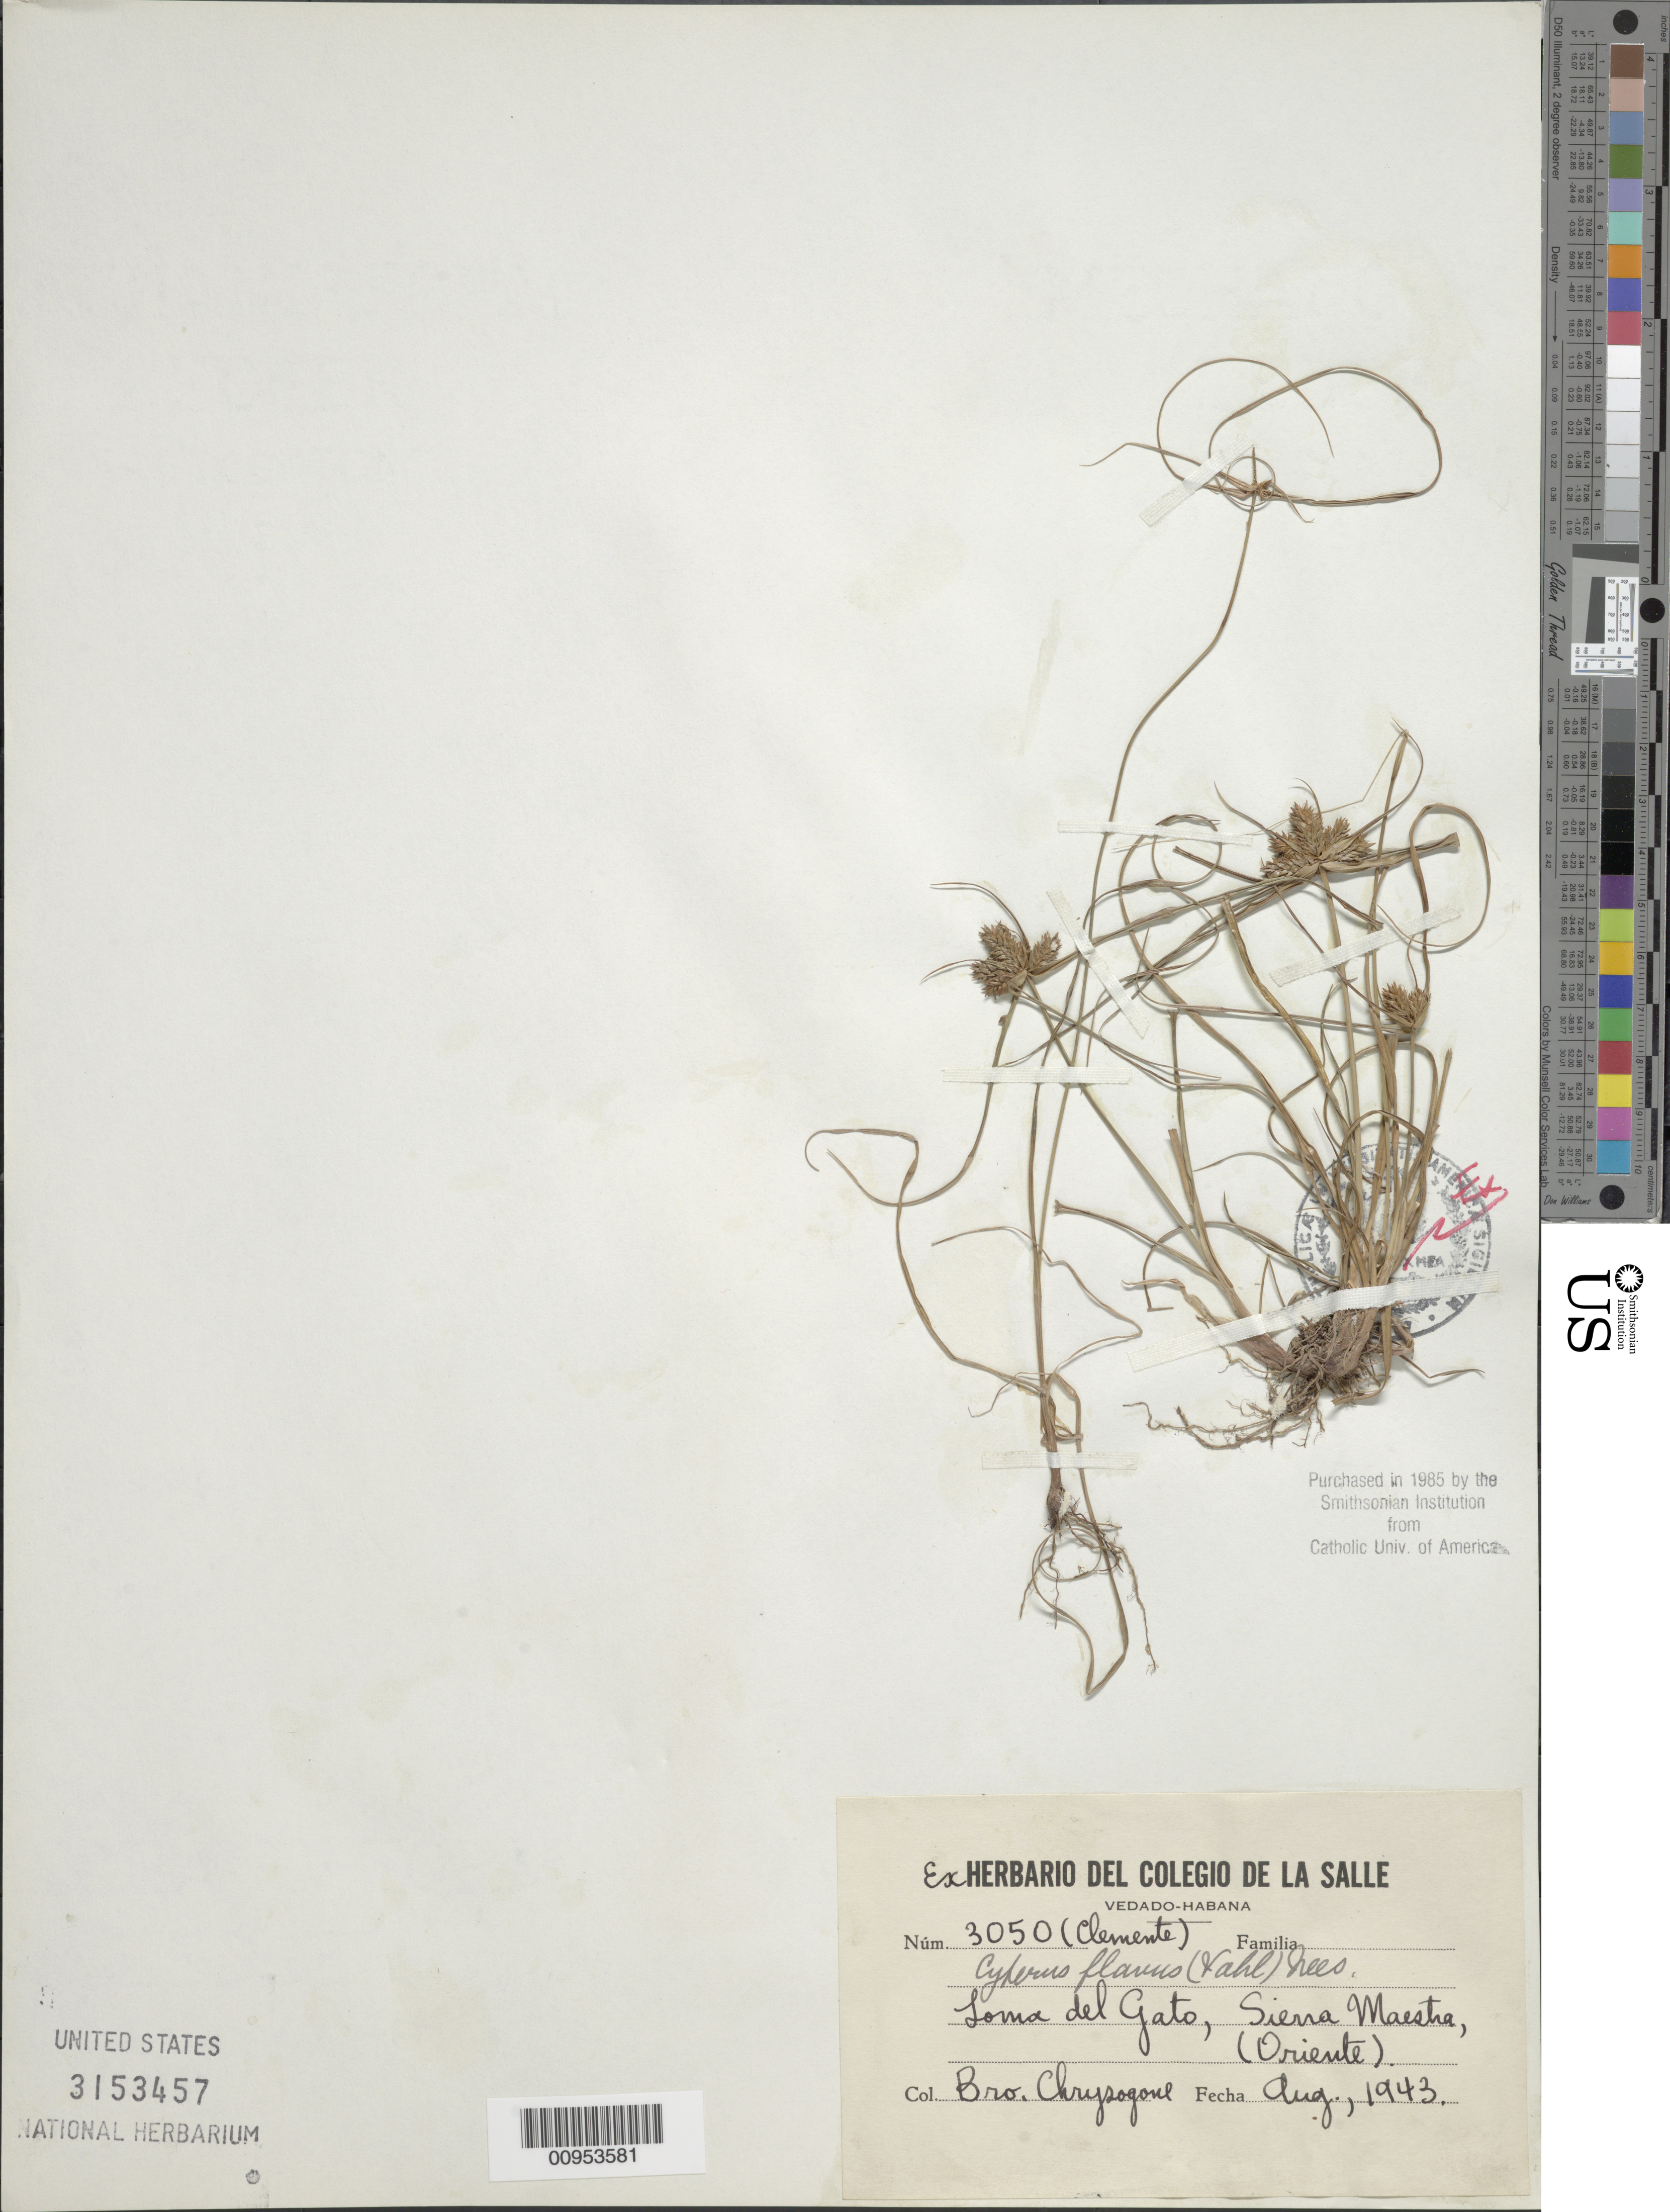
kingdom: Plantae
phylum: Tracheophyta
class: Liliopsida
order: Poales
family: Cyperaceae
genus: Cyperus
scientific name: Cyperus aggregatus var. aggregatus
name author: (Willd.) Endl.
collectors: B. Chrysogone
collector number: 3050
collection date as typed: Aug 1943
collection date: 1943-08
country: Cuba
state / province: Oriente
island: Cuba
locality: Loma del Gato, Sierra Maestra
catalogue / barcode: US 3153457